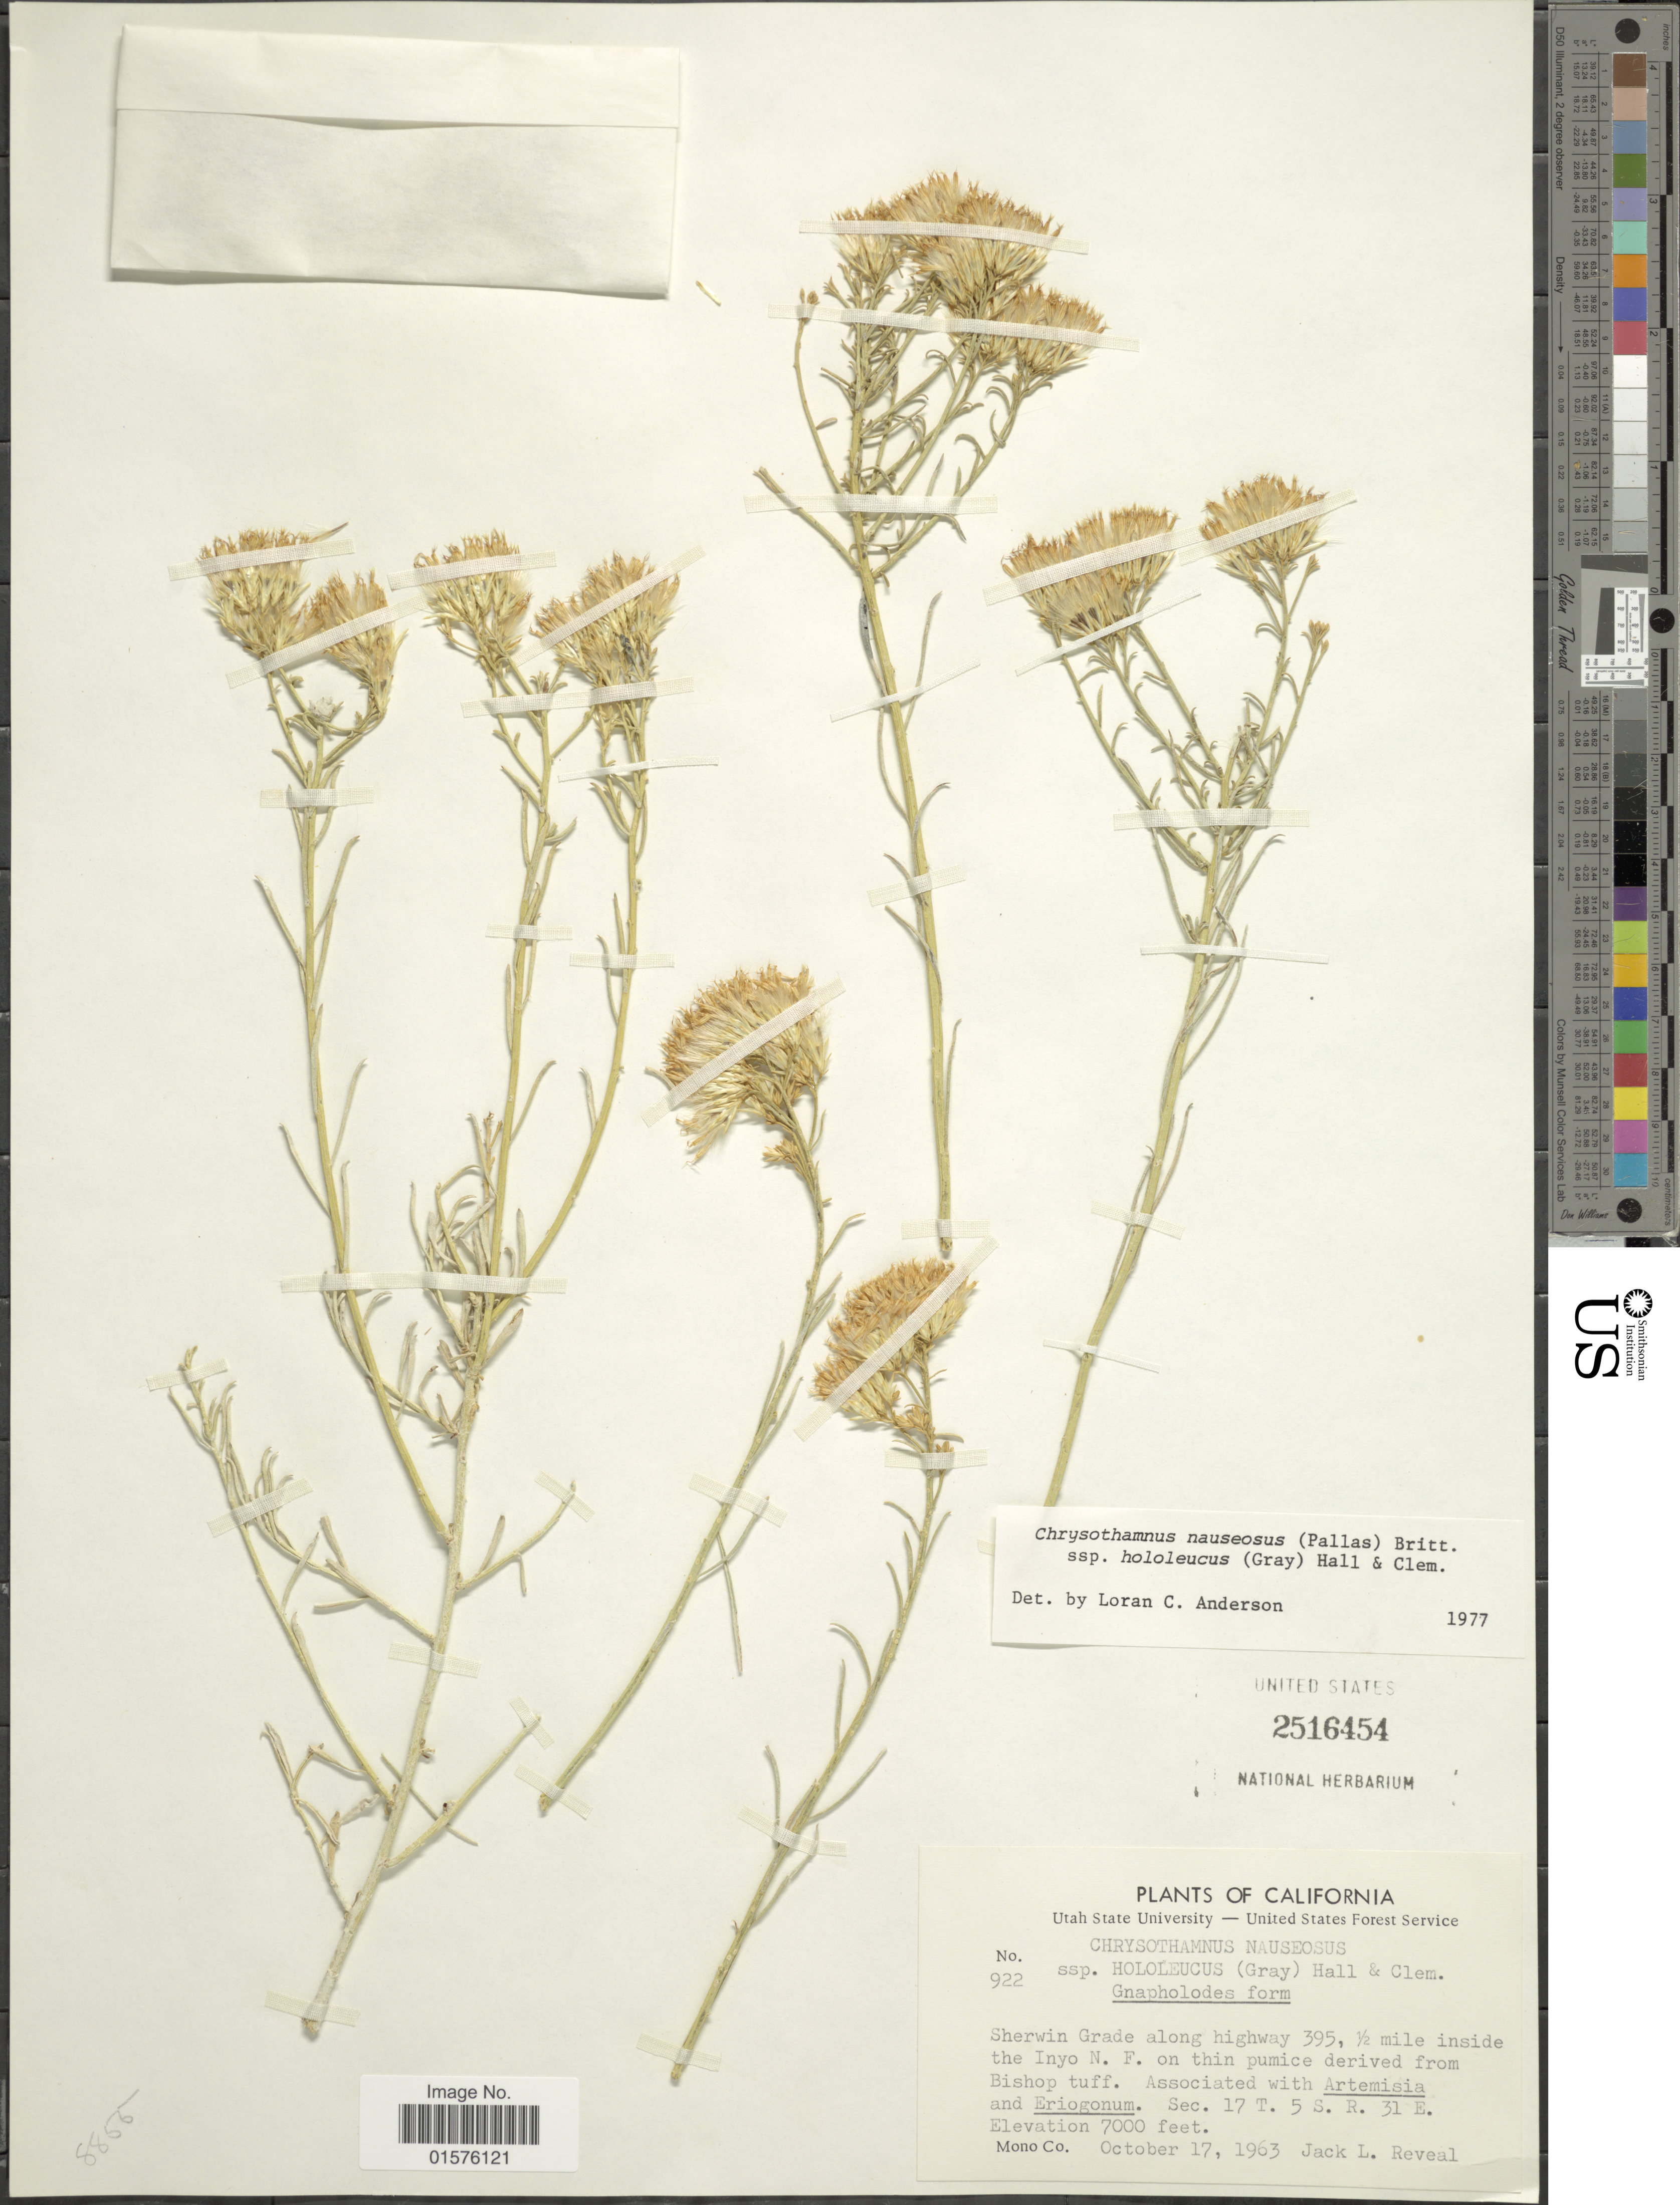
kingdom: Plantae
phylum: Tracheophyta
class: Magnoliopsida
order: Asterales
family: Asteraceae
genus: Ericameria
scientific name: Ericameria nauseosa var. hololeuca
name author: (A. Gray) G.L. Nesom & G.I. Baird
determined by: Urbatsch, Lowell E., Curator (LSU), Louisiana State University (UNITED STATES)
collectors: J. L. Reveal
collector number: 922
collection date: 1963-10-17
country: United States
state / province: California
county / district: Mono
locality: Mono Co., Sherwin Grade along highway 395, 1/2 mile inside the Inyo N.F. on thin pumice derived from Bishop Tuff. Sec.17 T,5S S.R.31E.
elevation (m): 2134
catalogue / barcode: US 2516454